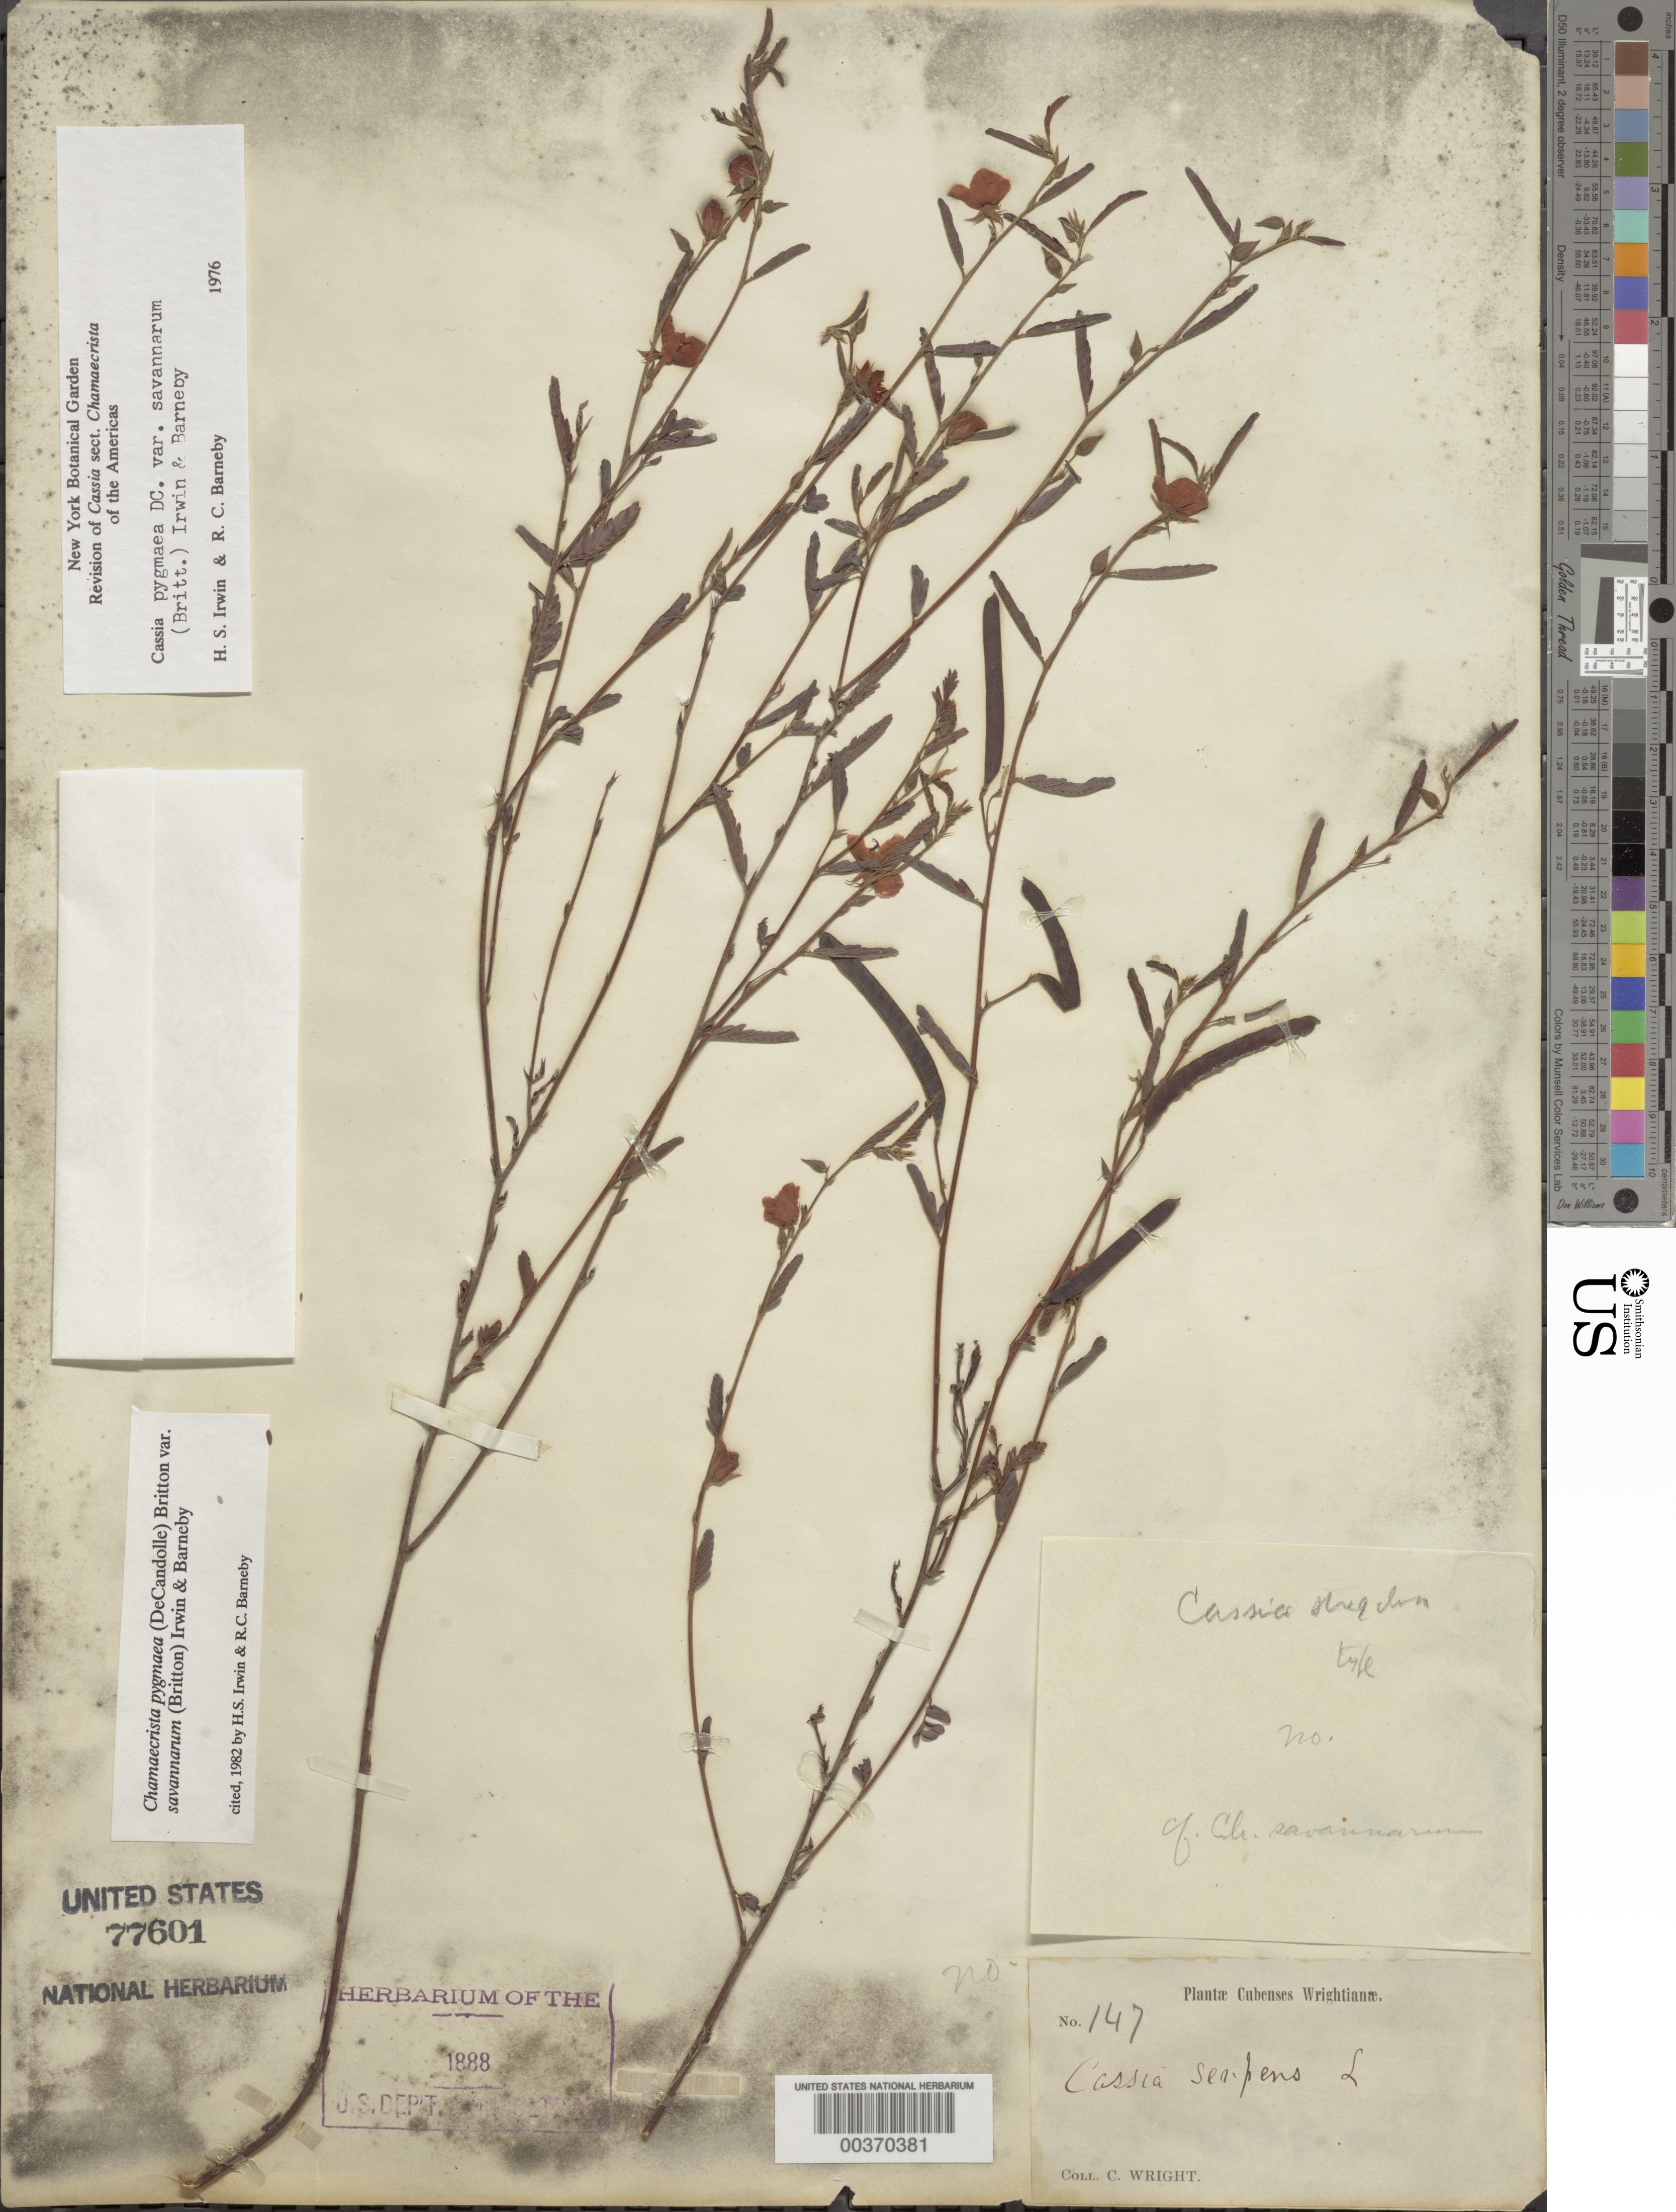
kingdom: Plantae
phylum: Tracheophyta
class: Magnoliopsida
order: Fabales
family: Fabaceae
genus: Chamaecrista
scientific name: Chamaecrista pygmaea var. savannarum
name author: (Britton) H.S. Irwin & Barneby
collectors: C. Wright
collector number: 147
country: Cuba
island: Greater Antilles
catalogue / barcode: US 77601